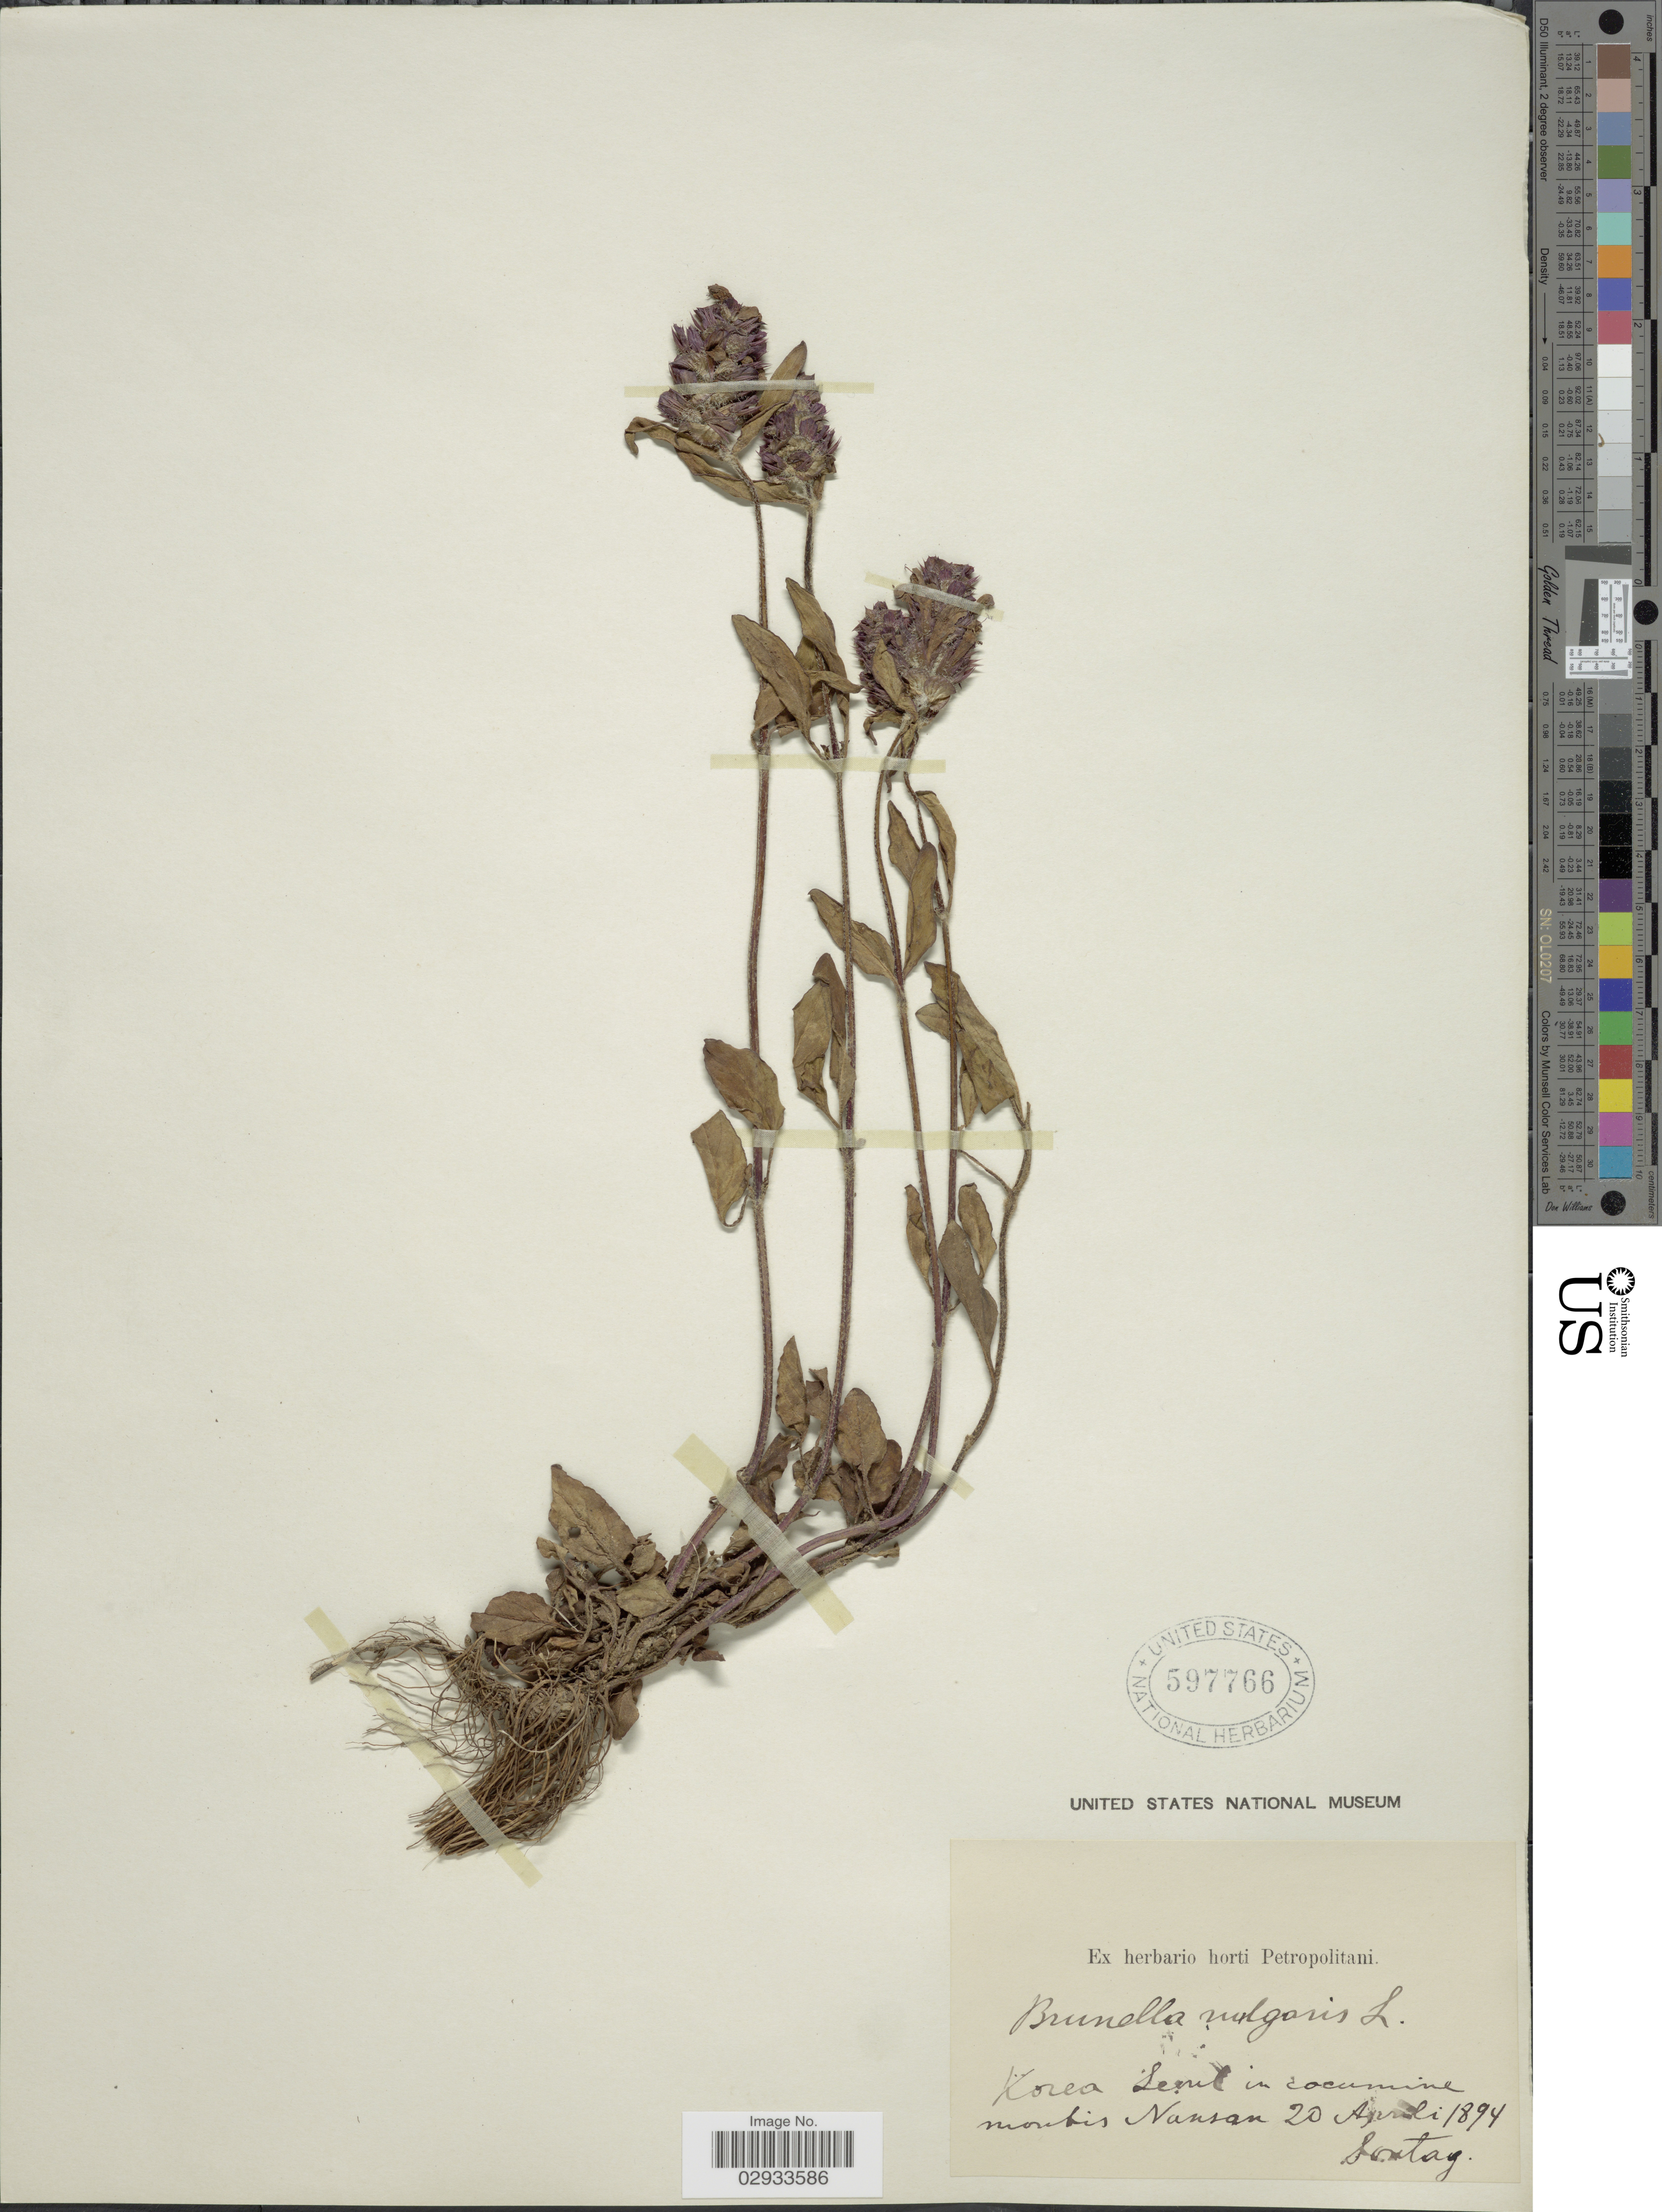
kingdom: Plantae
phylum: Tracheophyta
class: Magnoliopsida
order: Lamiales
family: Lamiaceae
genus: Prunella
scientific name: Prunella vulgaris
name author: L.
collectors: -. Sontag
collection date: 1894-04-20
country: South Korea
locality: Korea lenit in cocumuine montis Nansan.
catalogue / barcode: US 597766